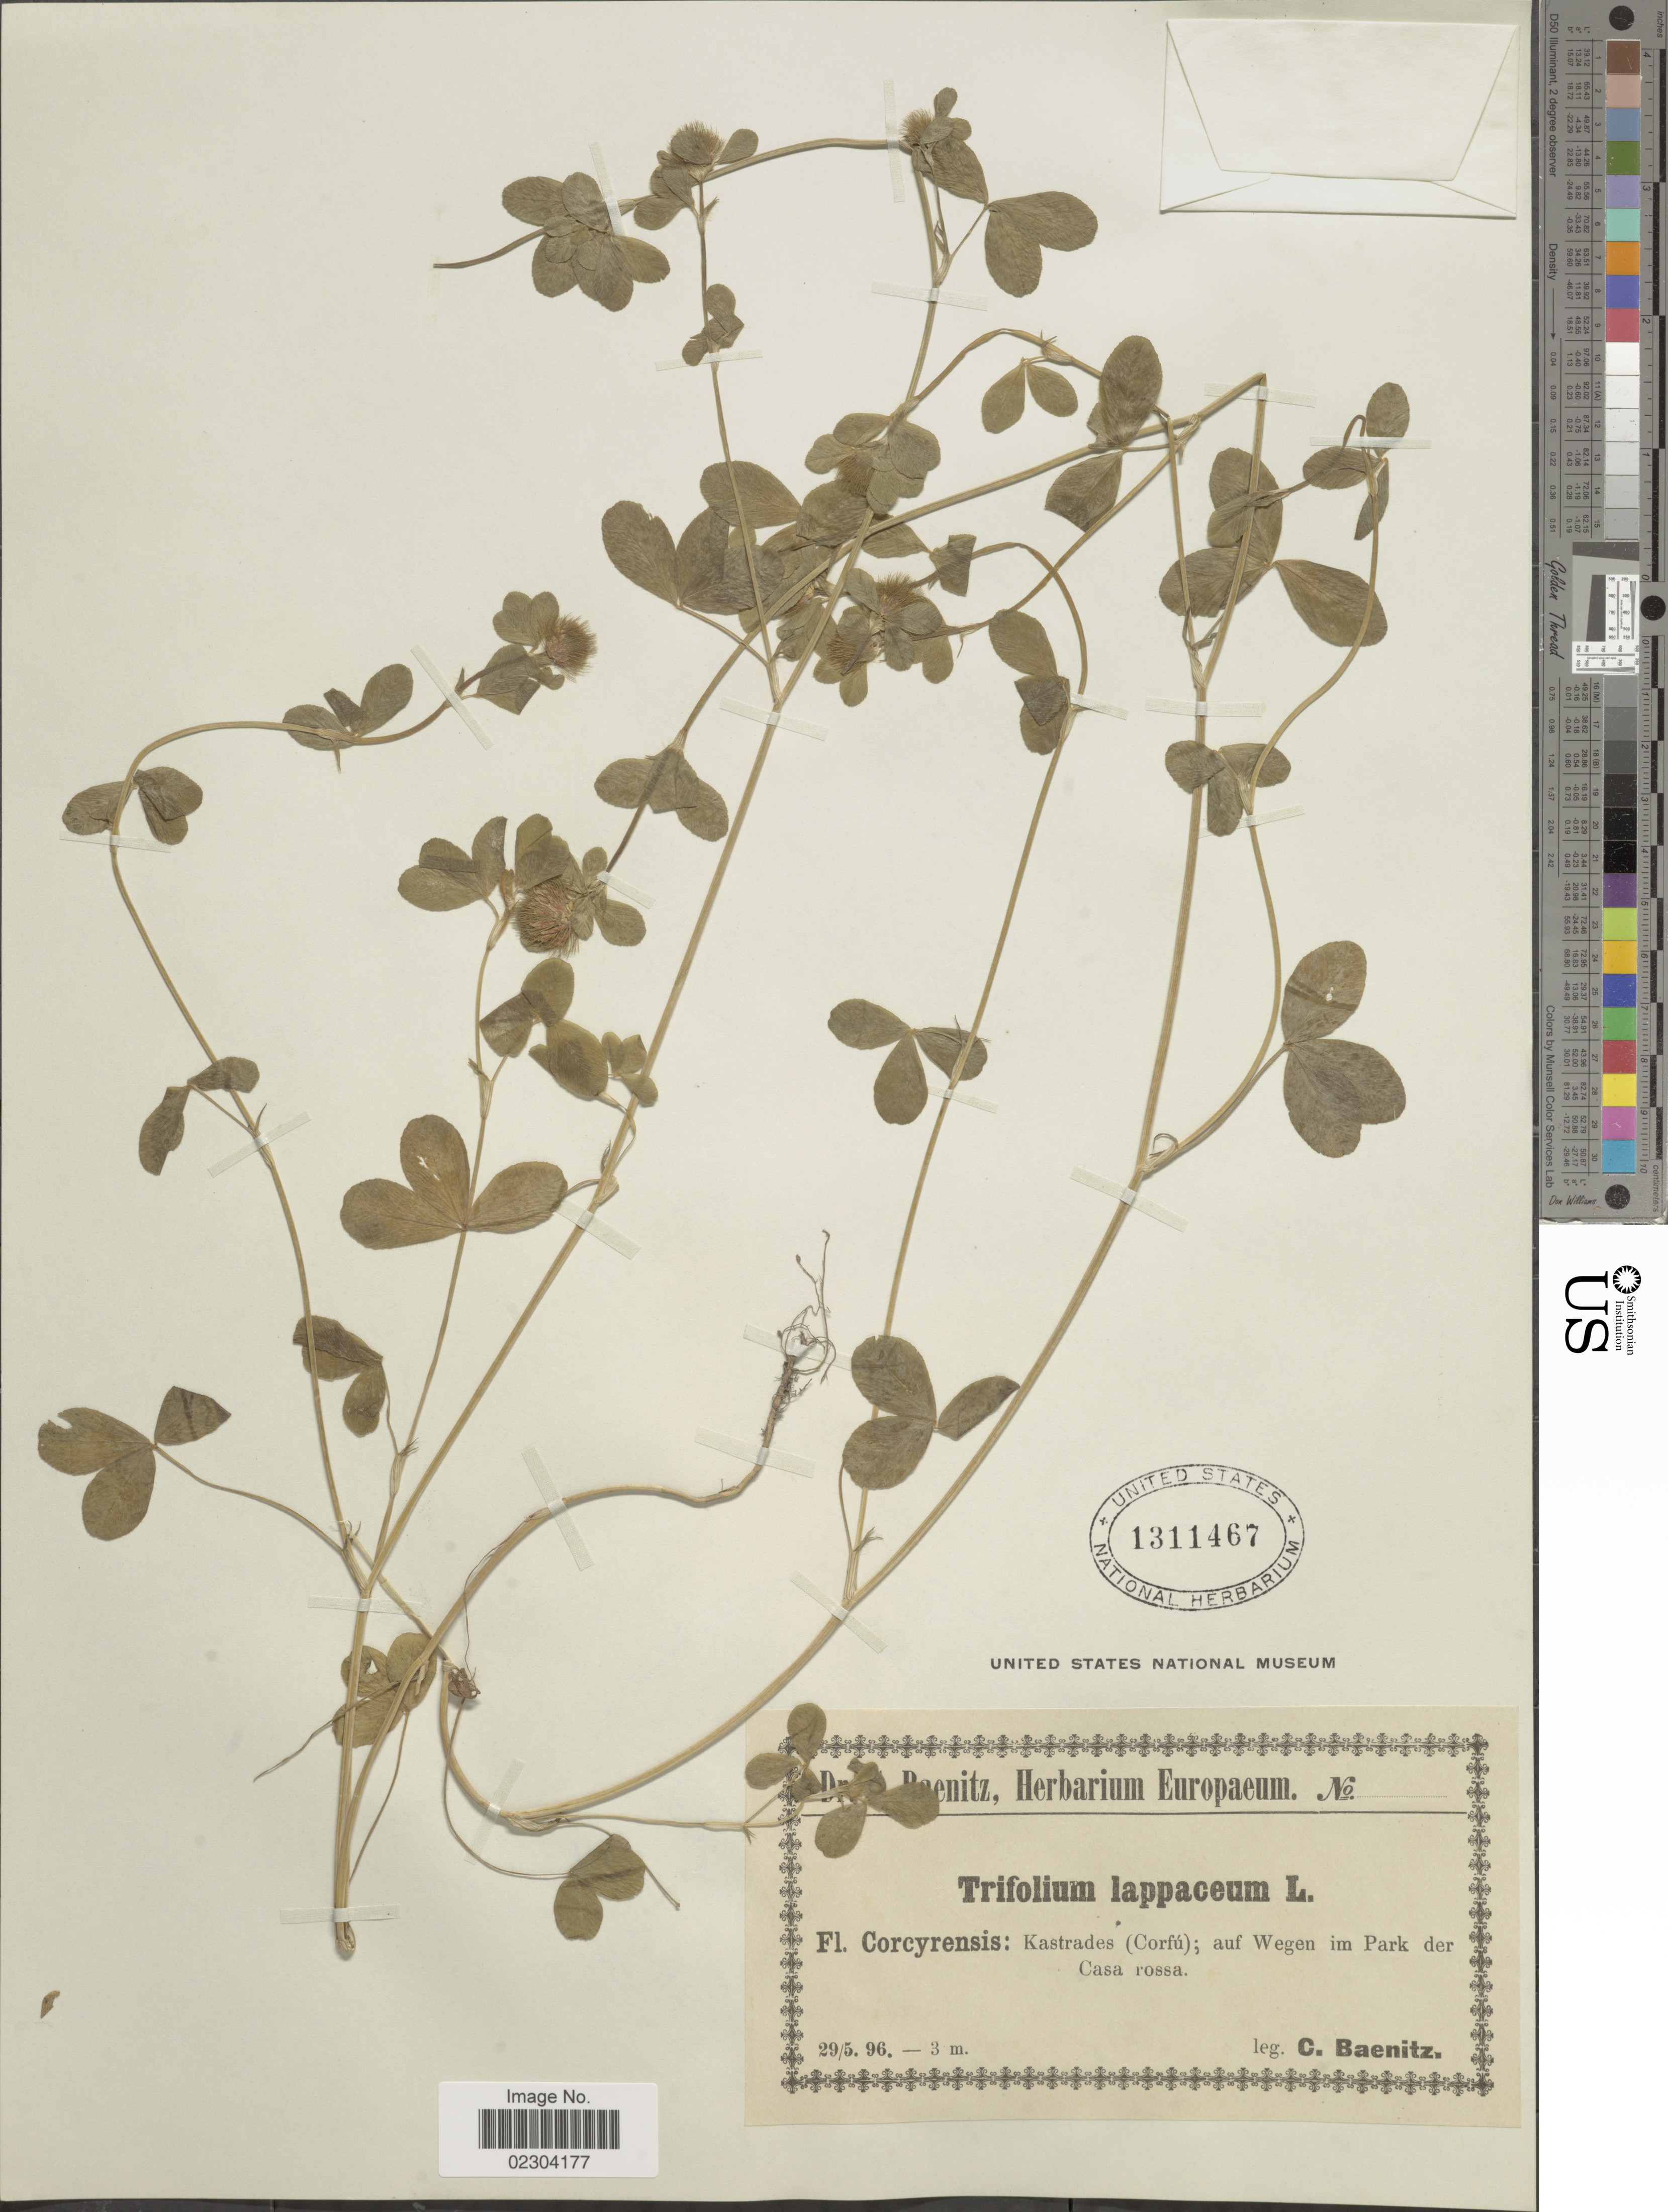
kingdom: Plantae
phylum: Tracheophyta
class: Magnoliopsida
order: Fabales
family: Fabaceae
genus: Trifolium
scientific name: Trifolium lappaceum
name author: L.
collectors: C. G. Baenitz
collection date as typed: Transcribed d/m/y: 29/5/96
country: Greece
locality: Corcyrensis: Kastrades ( Corfu); auf Wegen im Park der Casa rossa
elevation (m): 3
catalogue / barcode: US 1311467